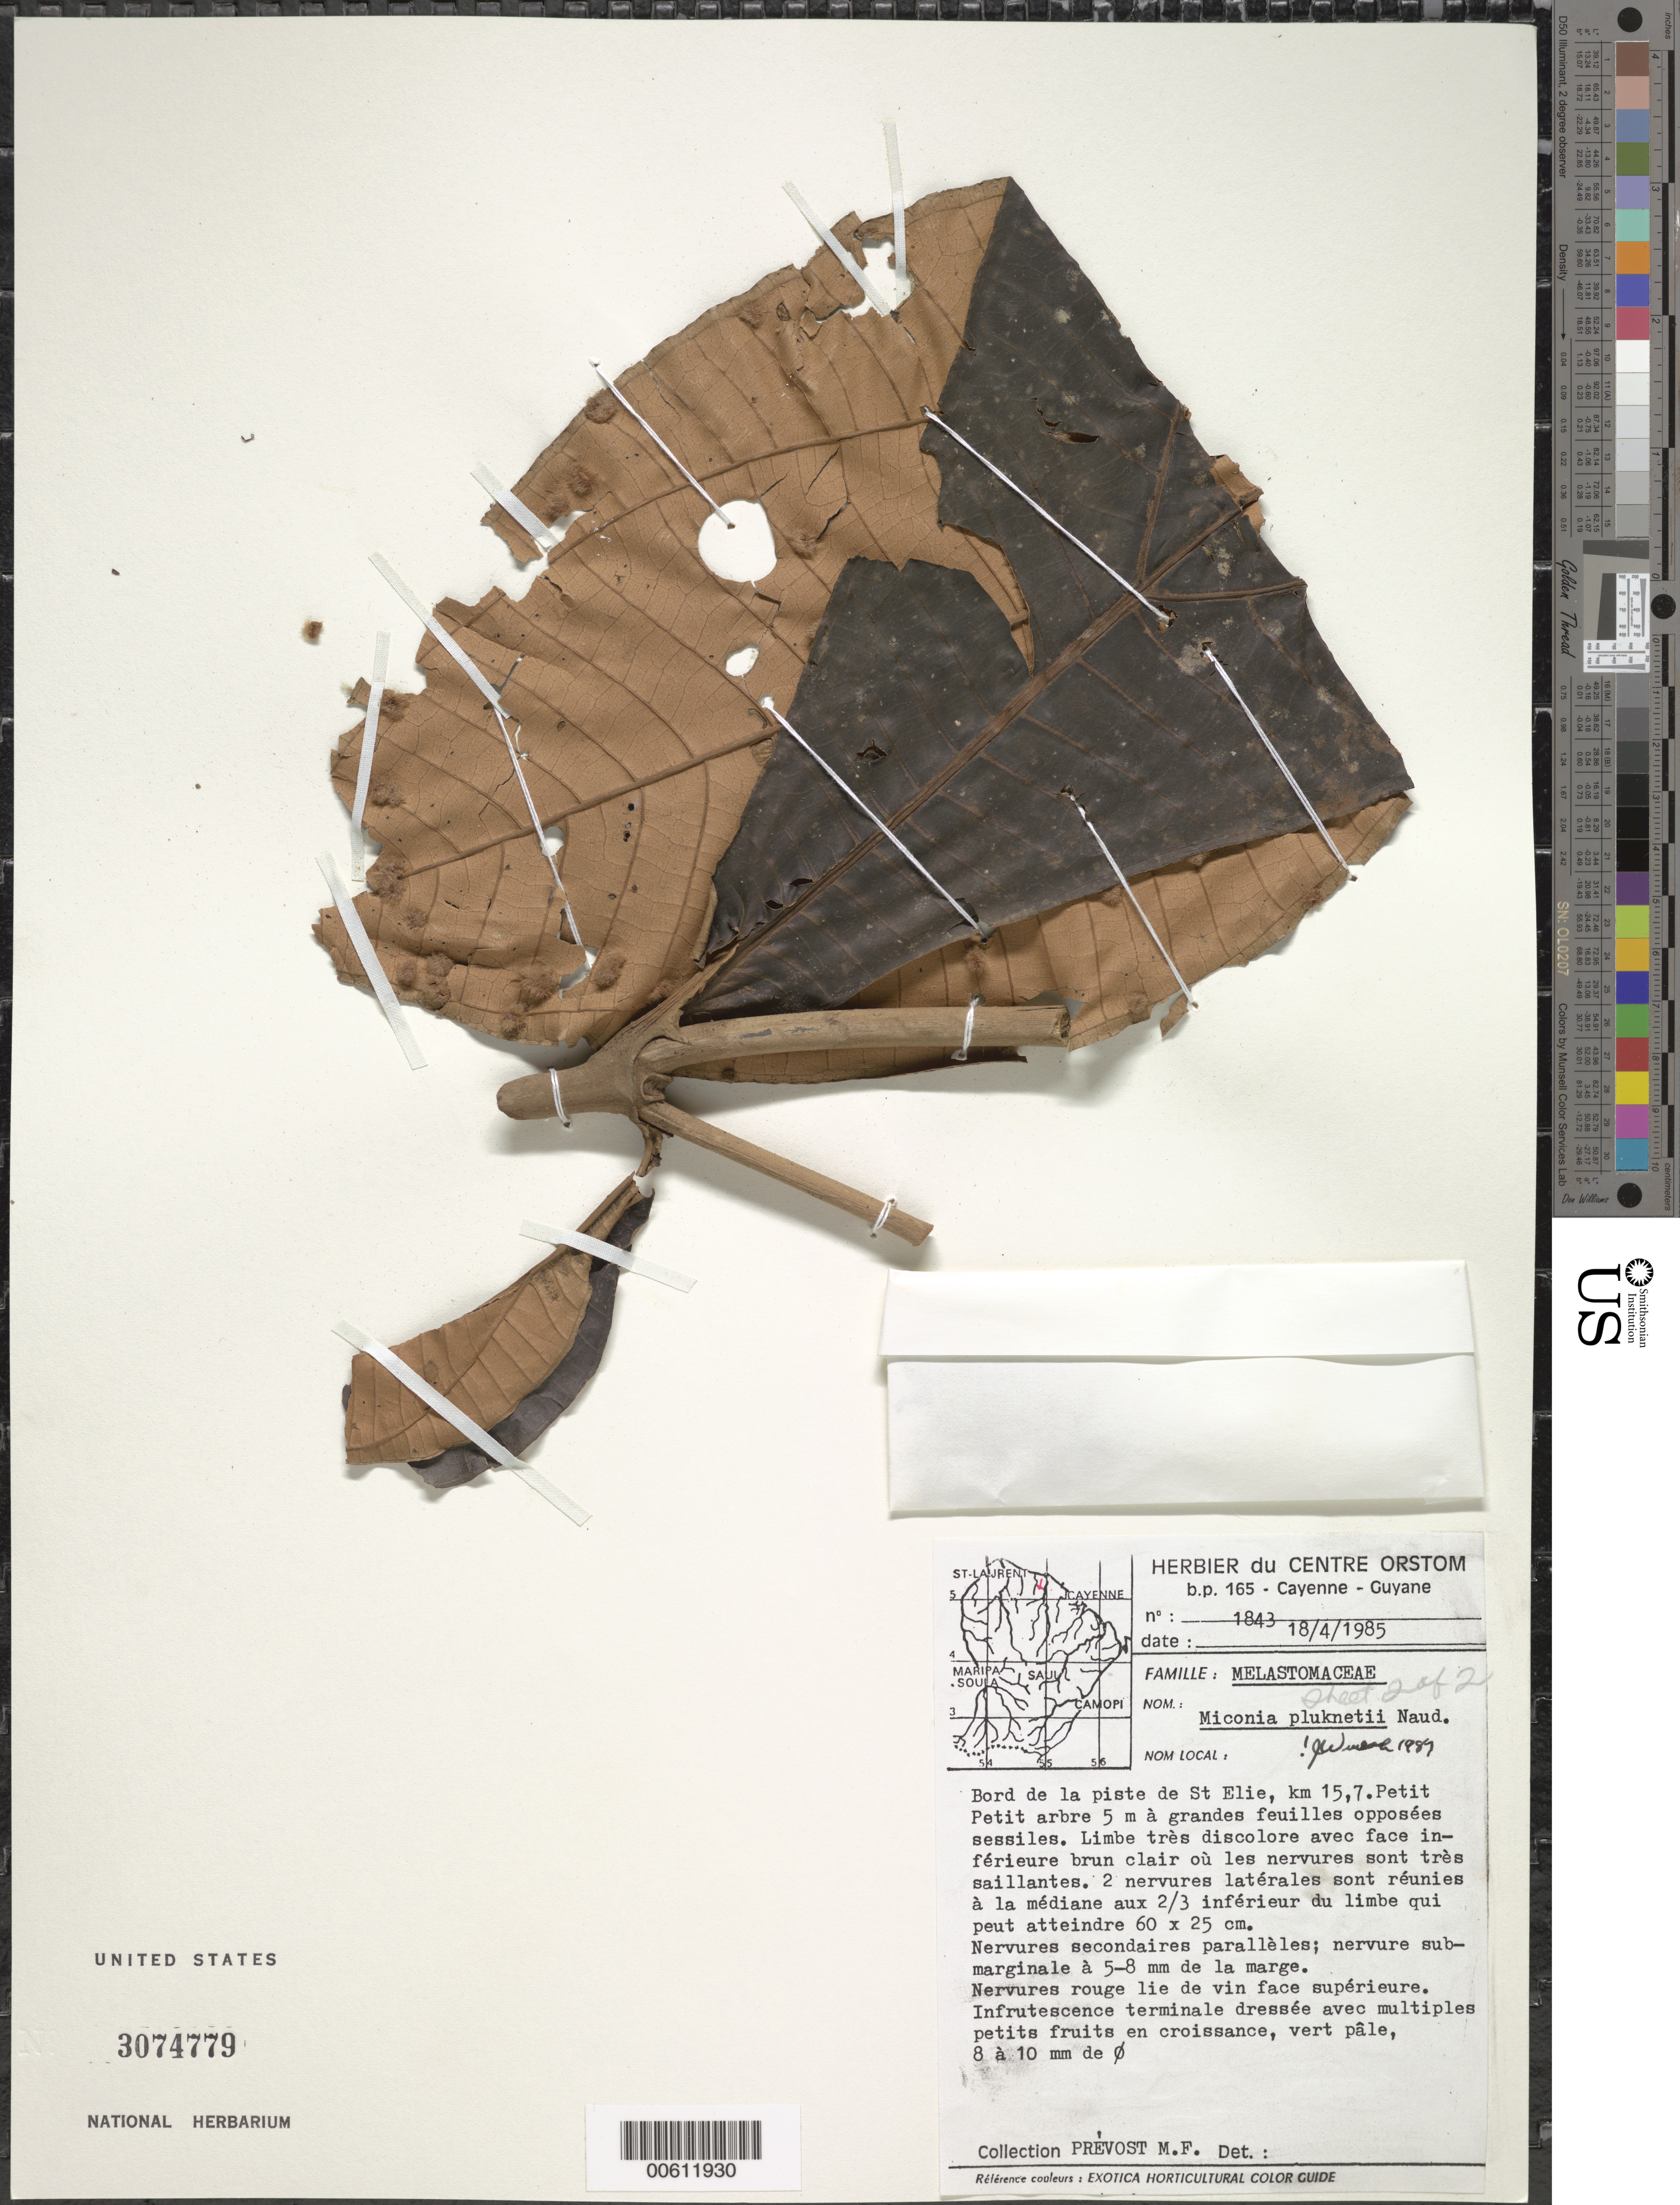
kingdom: Plantae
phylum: Tracheophyta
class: Magnoliopsida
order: Myrtales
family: Melastomataceae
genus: Miconia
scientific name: Miconia plukenetii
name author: Naudin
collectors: M. Prévost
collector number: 1843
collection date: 1985-04-18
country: French Guiana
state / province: Cayenne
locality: Bord de la piste de St Elie, km 15,7.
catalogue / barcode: US 3074779